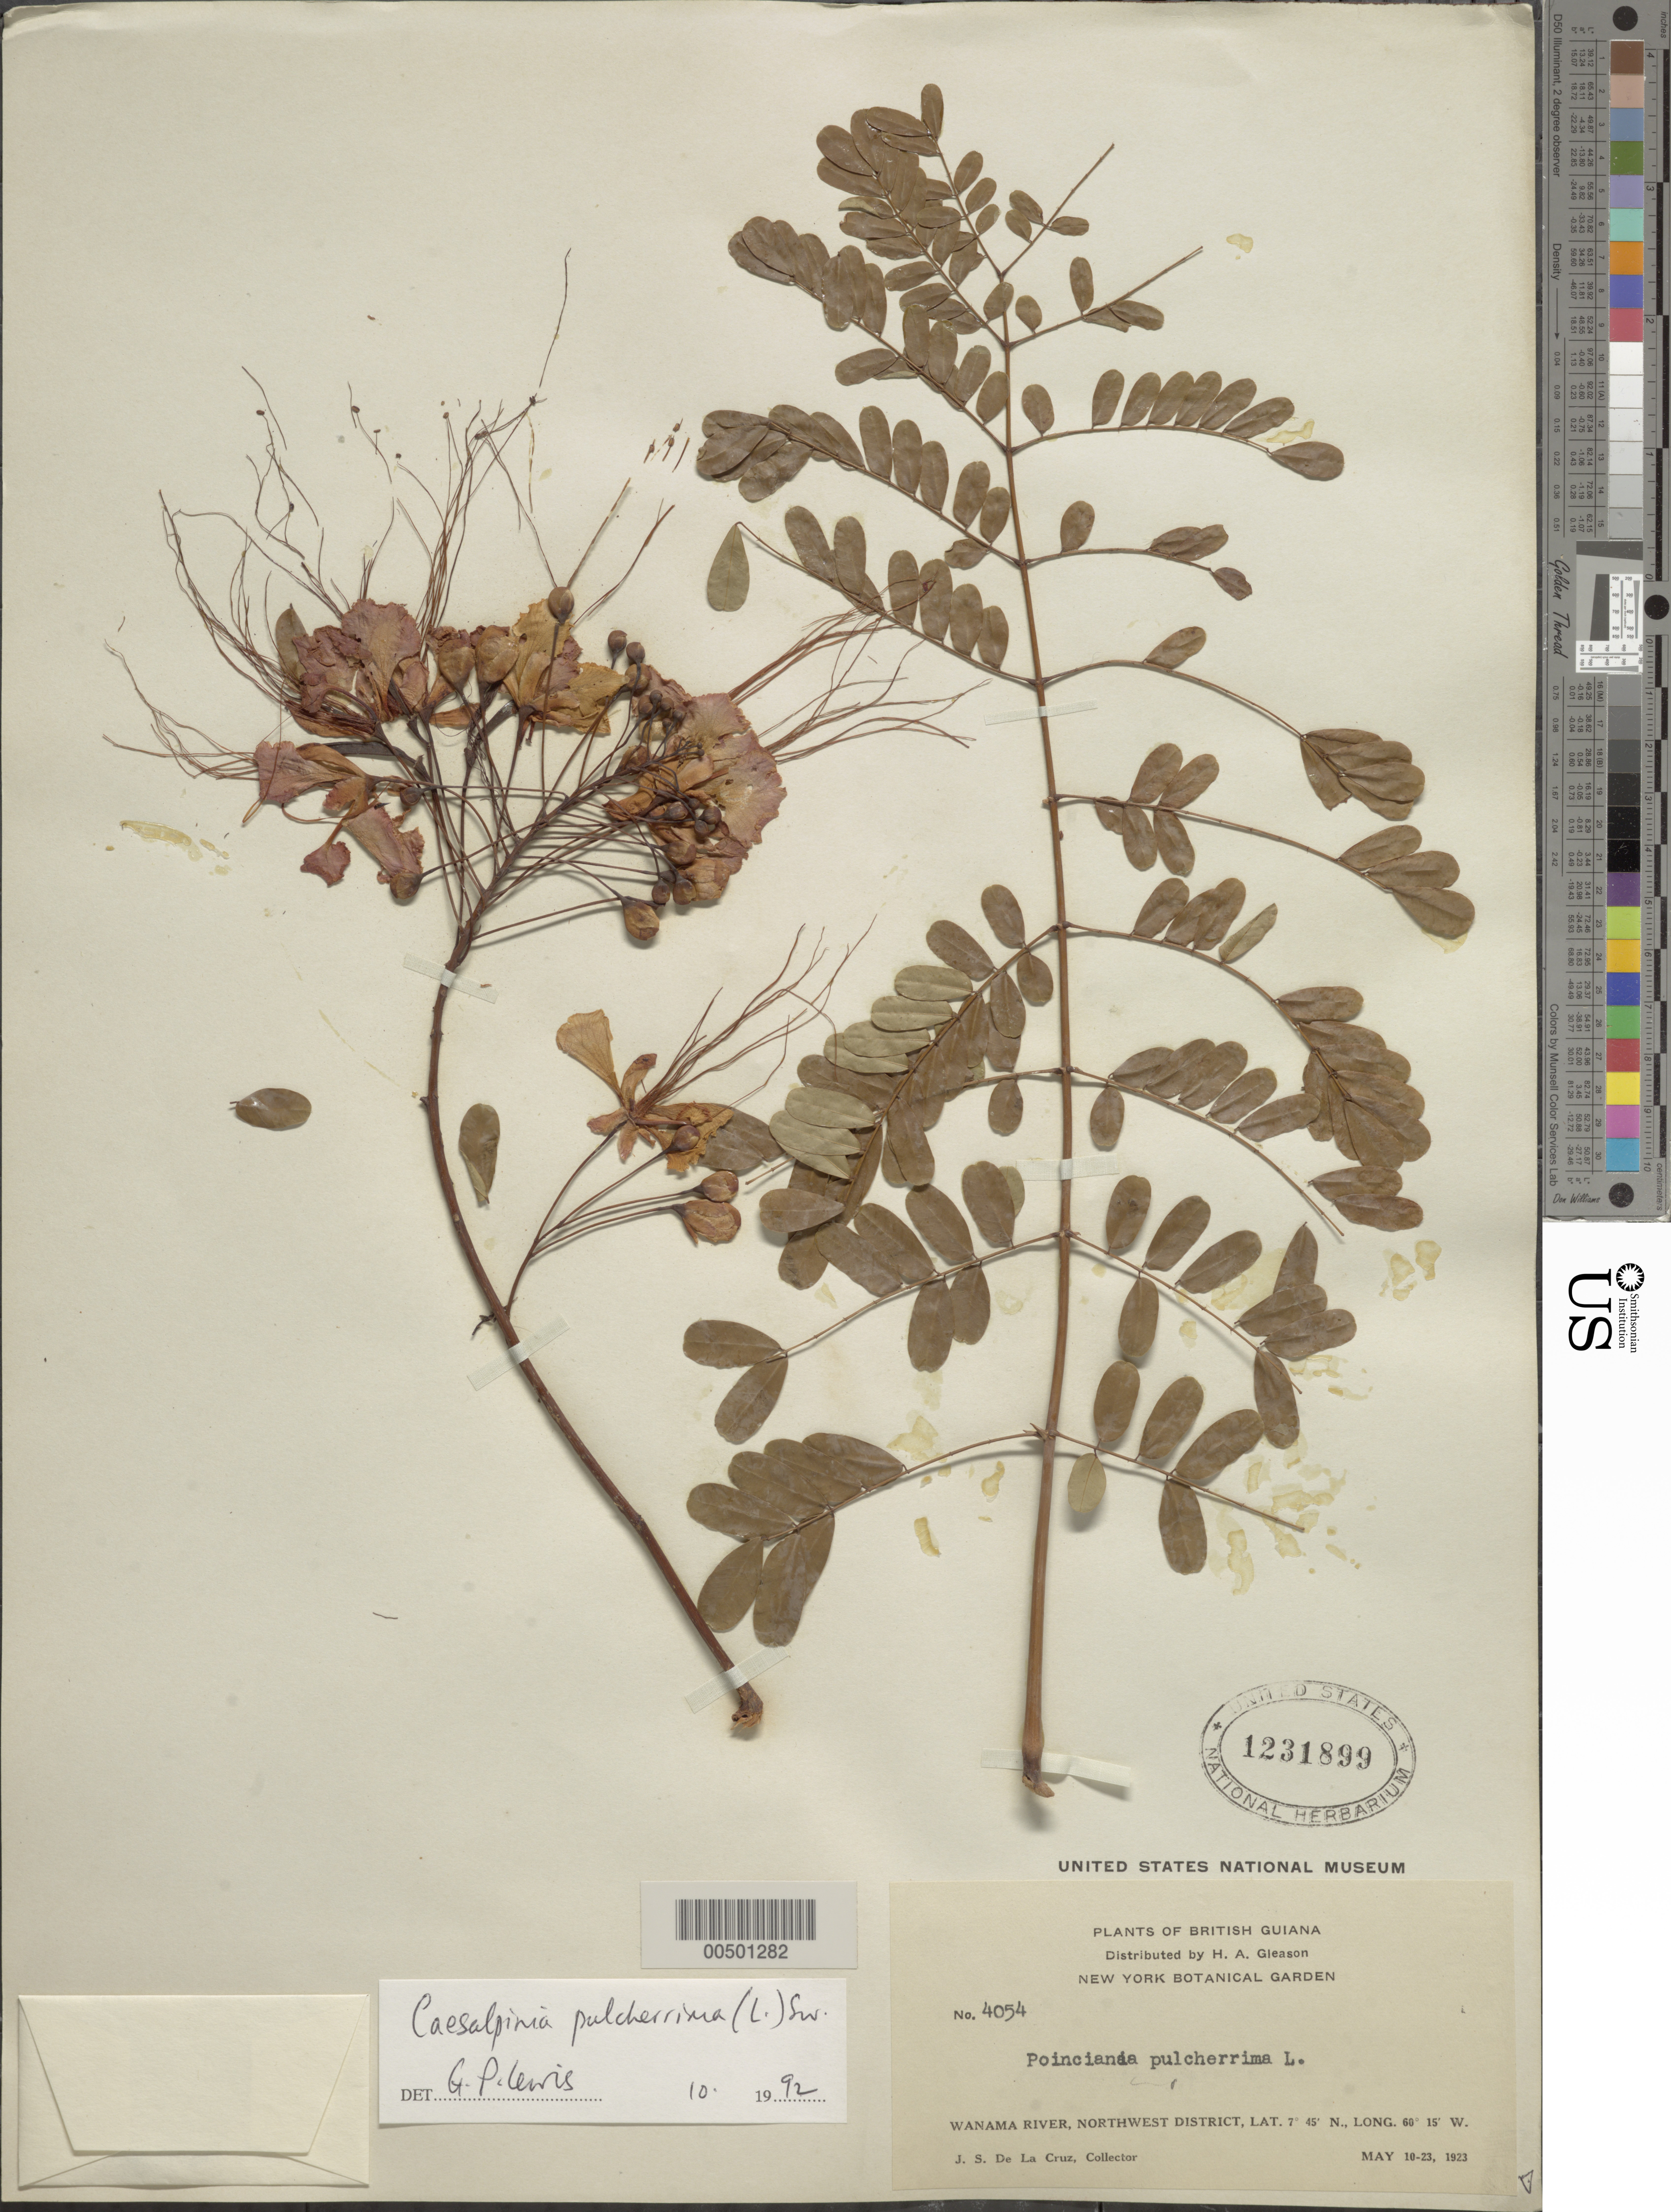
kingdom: Plantae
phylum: Tracheophyta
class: Magnoliopsida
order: Fabales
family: Fabaceae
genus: Caesalpinia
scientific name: Caesalpinia pulcherrima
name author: (L.) Sw.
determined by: Lewis, Gwilym P.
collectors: J. S. de la Cruz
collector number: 4054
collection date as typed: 10 May 1923 to 23 May 1923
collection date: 1923-05-10/1923-05-23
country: Guyana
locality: Wanama river, northwest district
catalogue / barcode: US 1231899